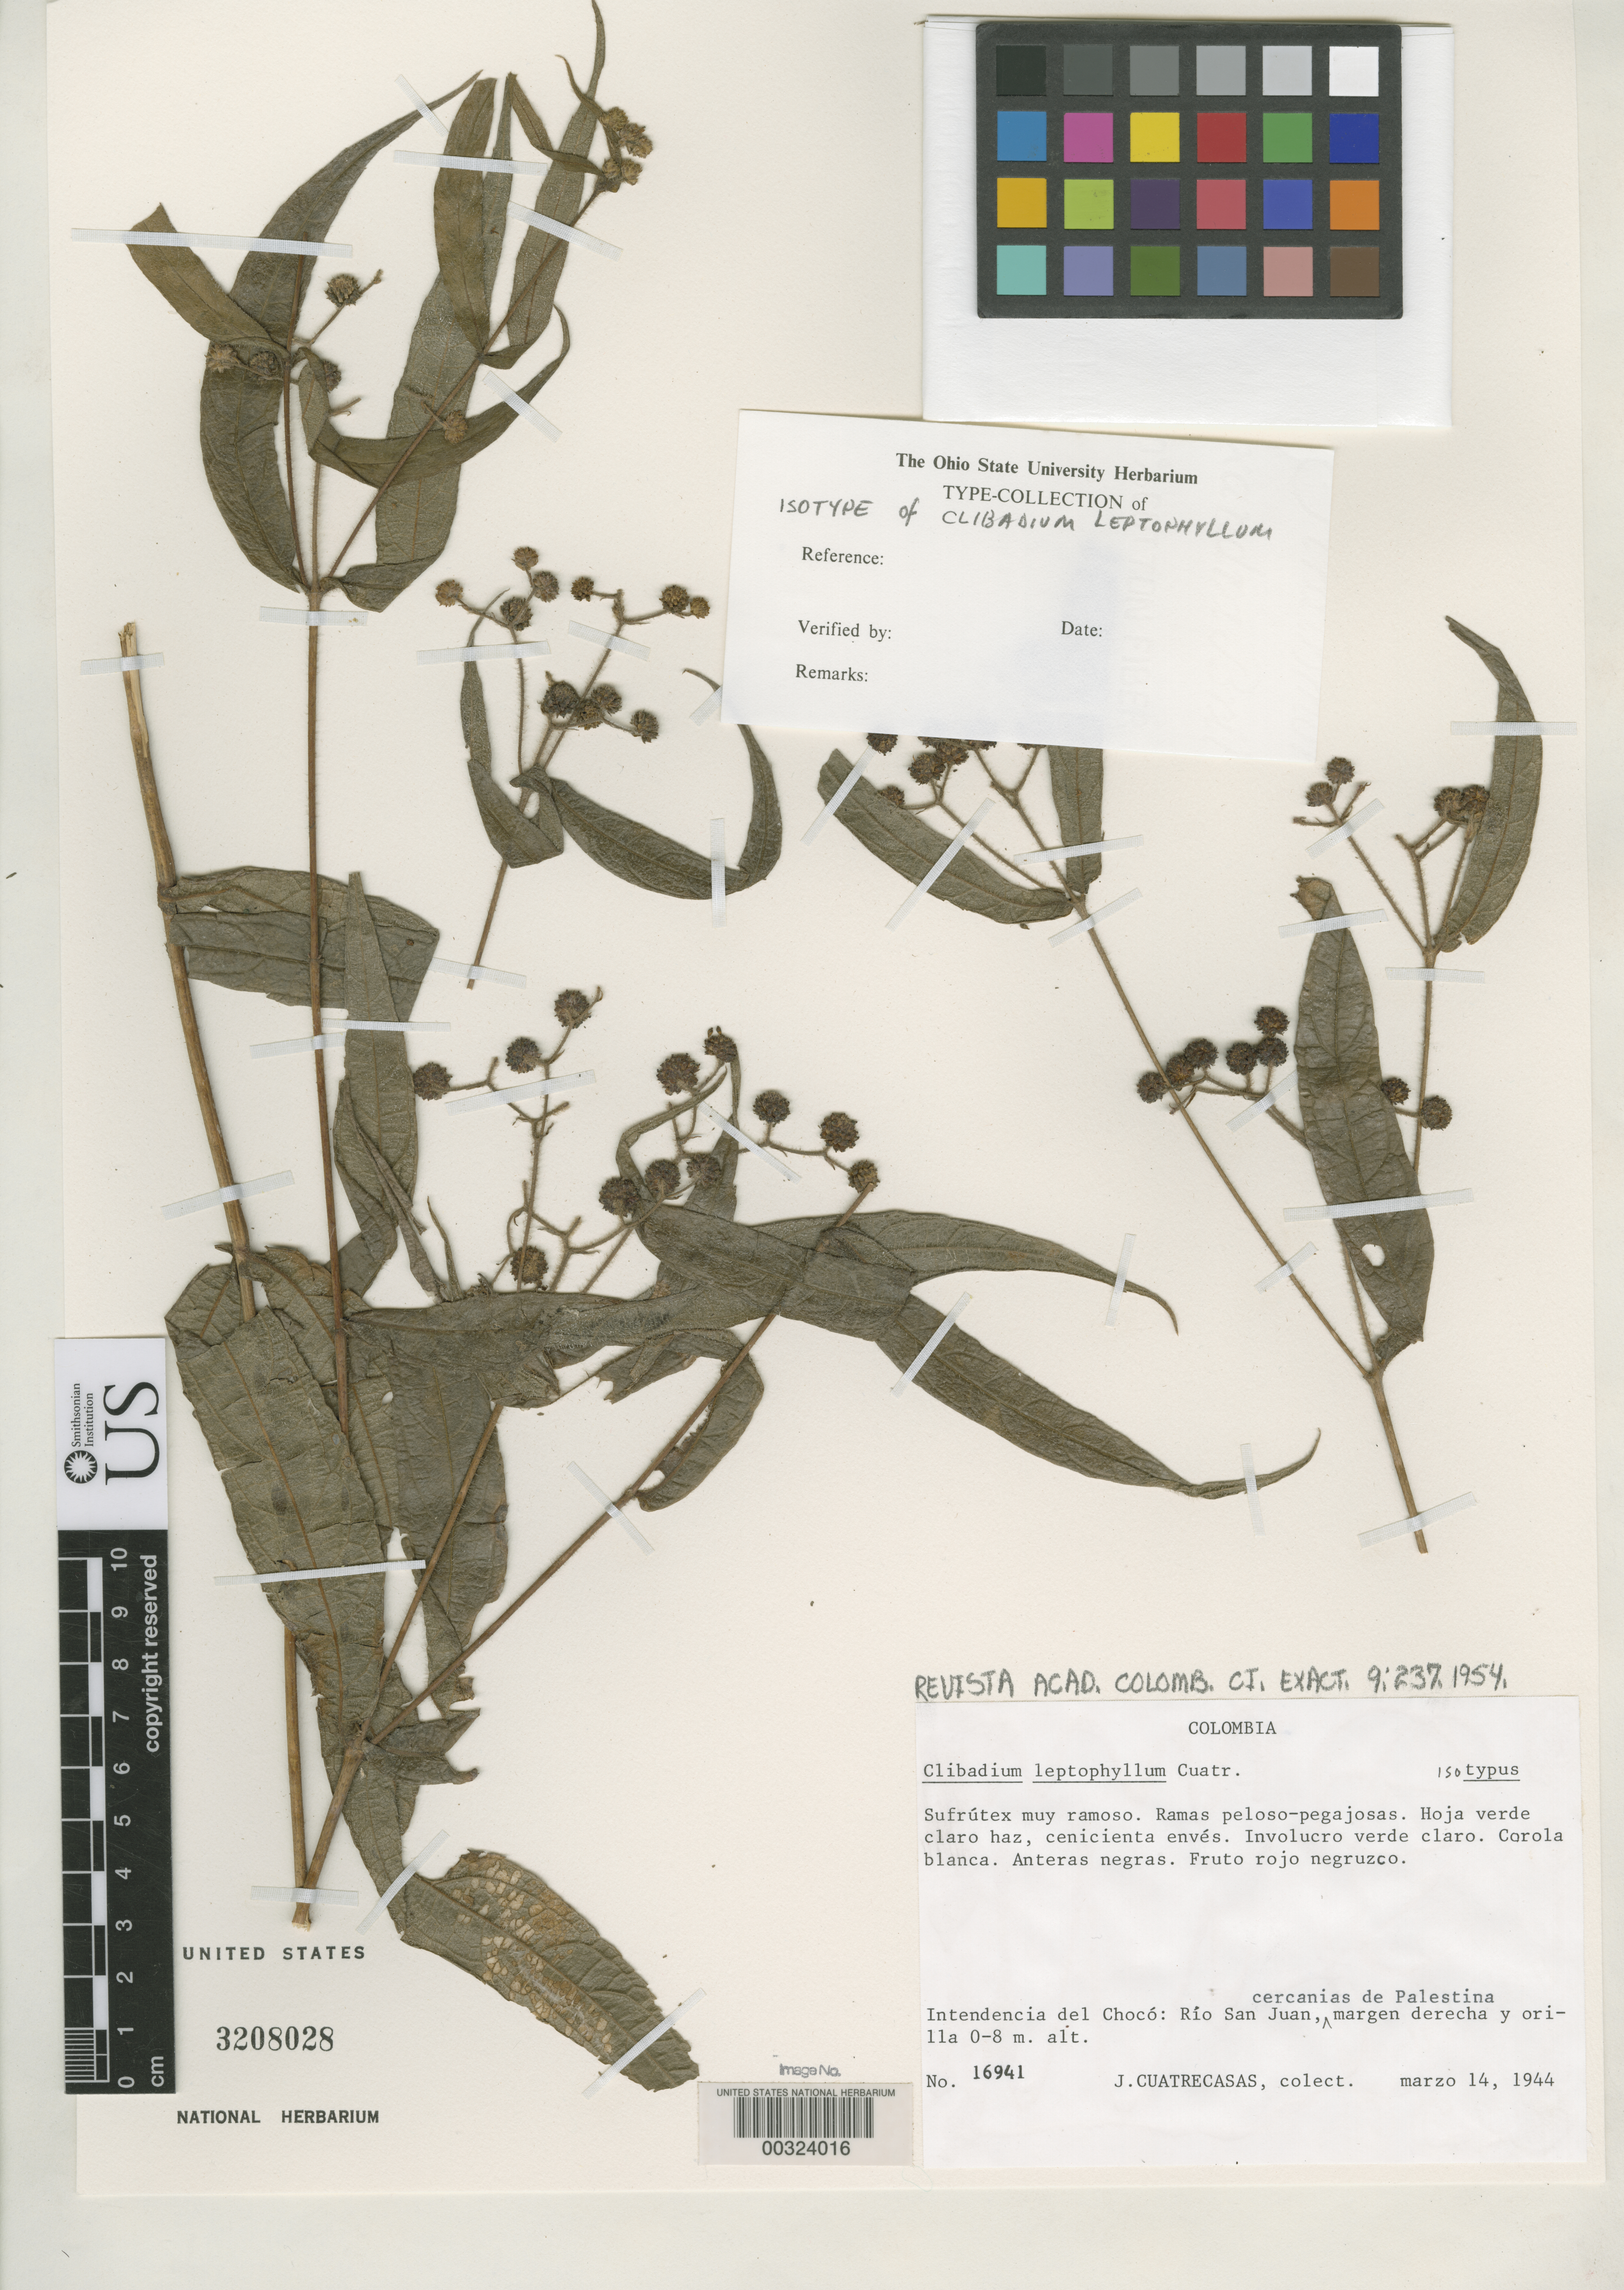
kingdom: Plantae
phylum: Tracheophyta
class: Magnoliopsida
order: Asterales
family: Asteraceae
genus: Clibadium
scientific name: Clibadium leptophyllum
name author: Cuatrec.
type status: Isotype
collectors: J. Cuatrecasas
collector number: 16941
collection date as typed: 14 Mar 1944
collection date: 1944-03-14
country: Colombia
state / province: Chocó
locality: Rio San Juan, Cercanias de Palestina, Margen Derecha y Orila.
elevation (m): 0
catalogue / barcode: US 3208028